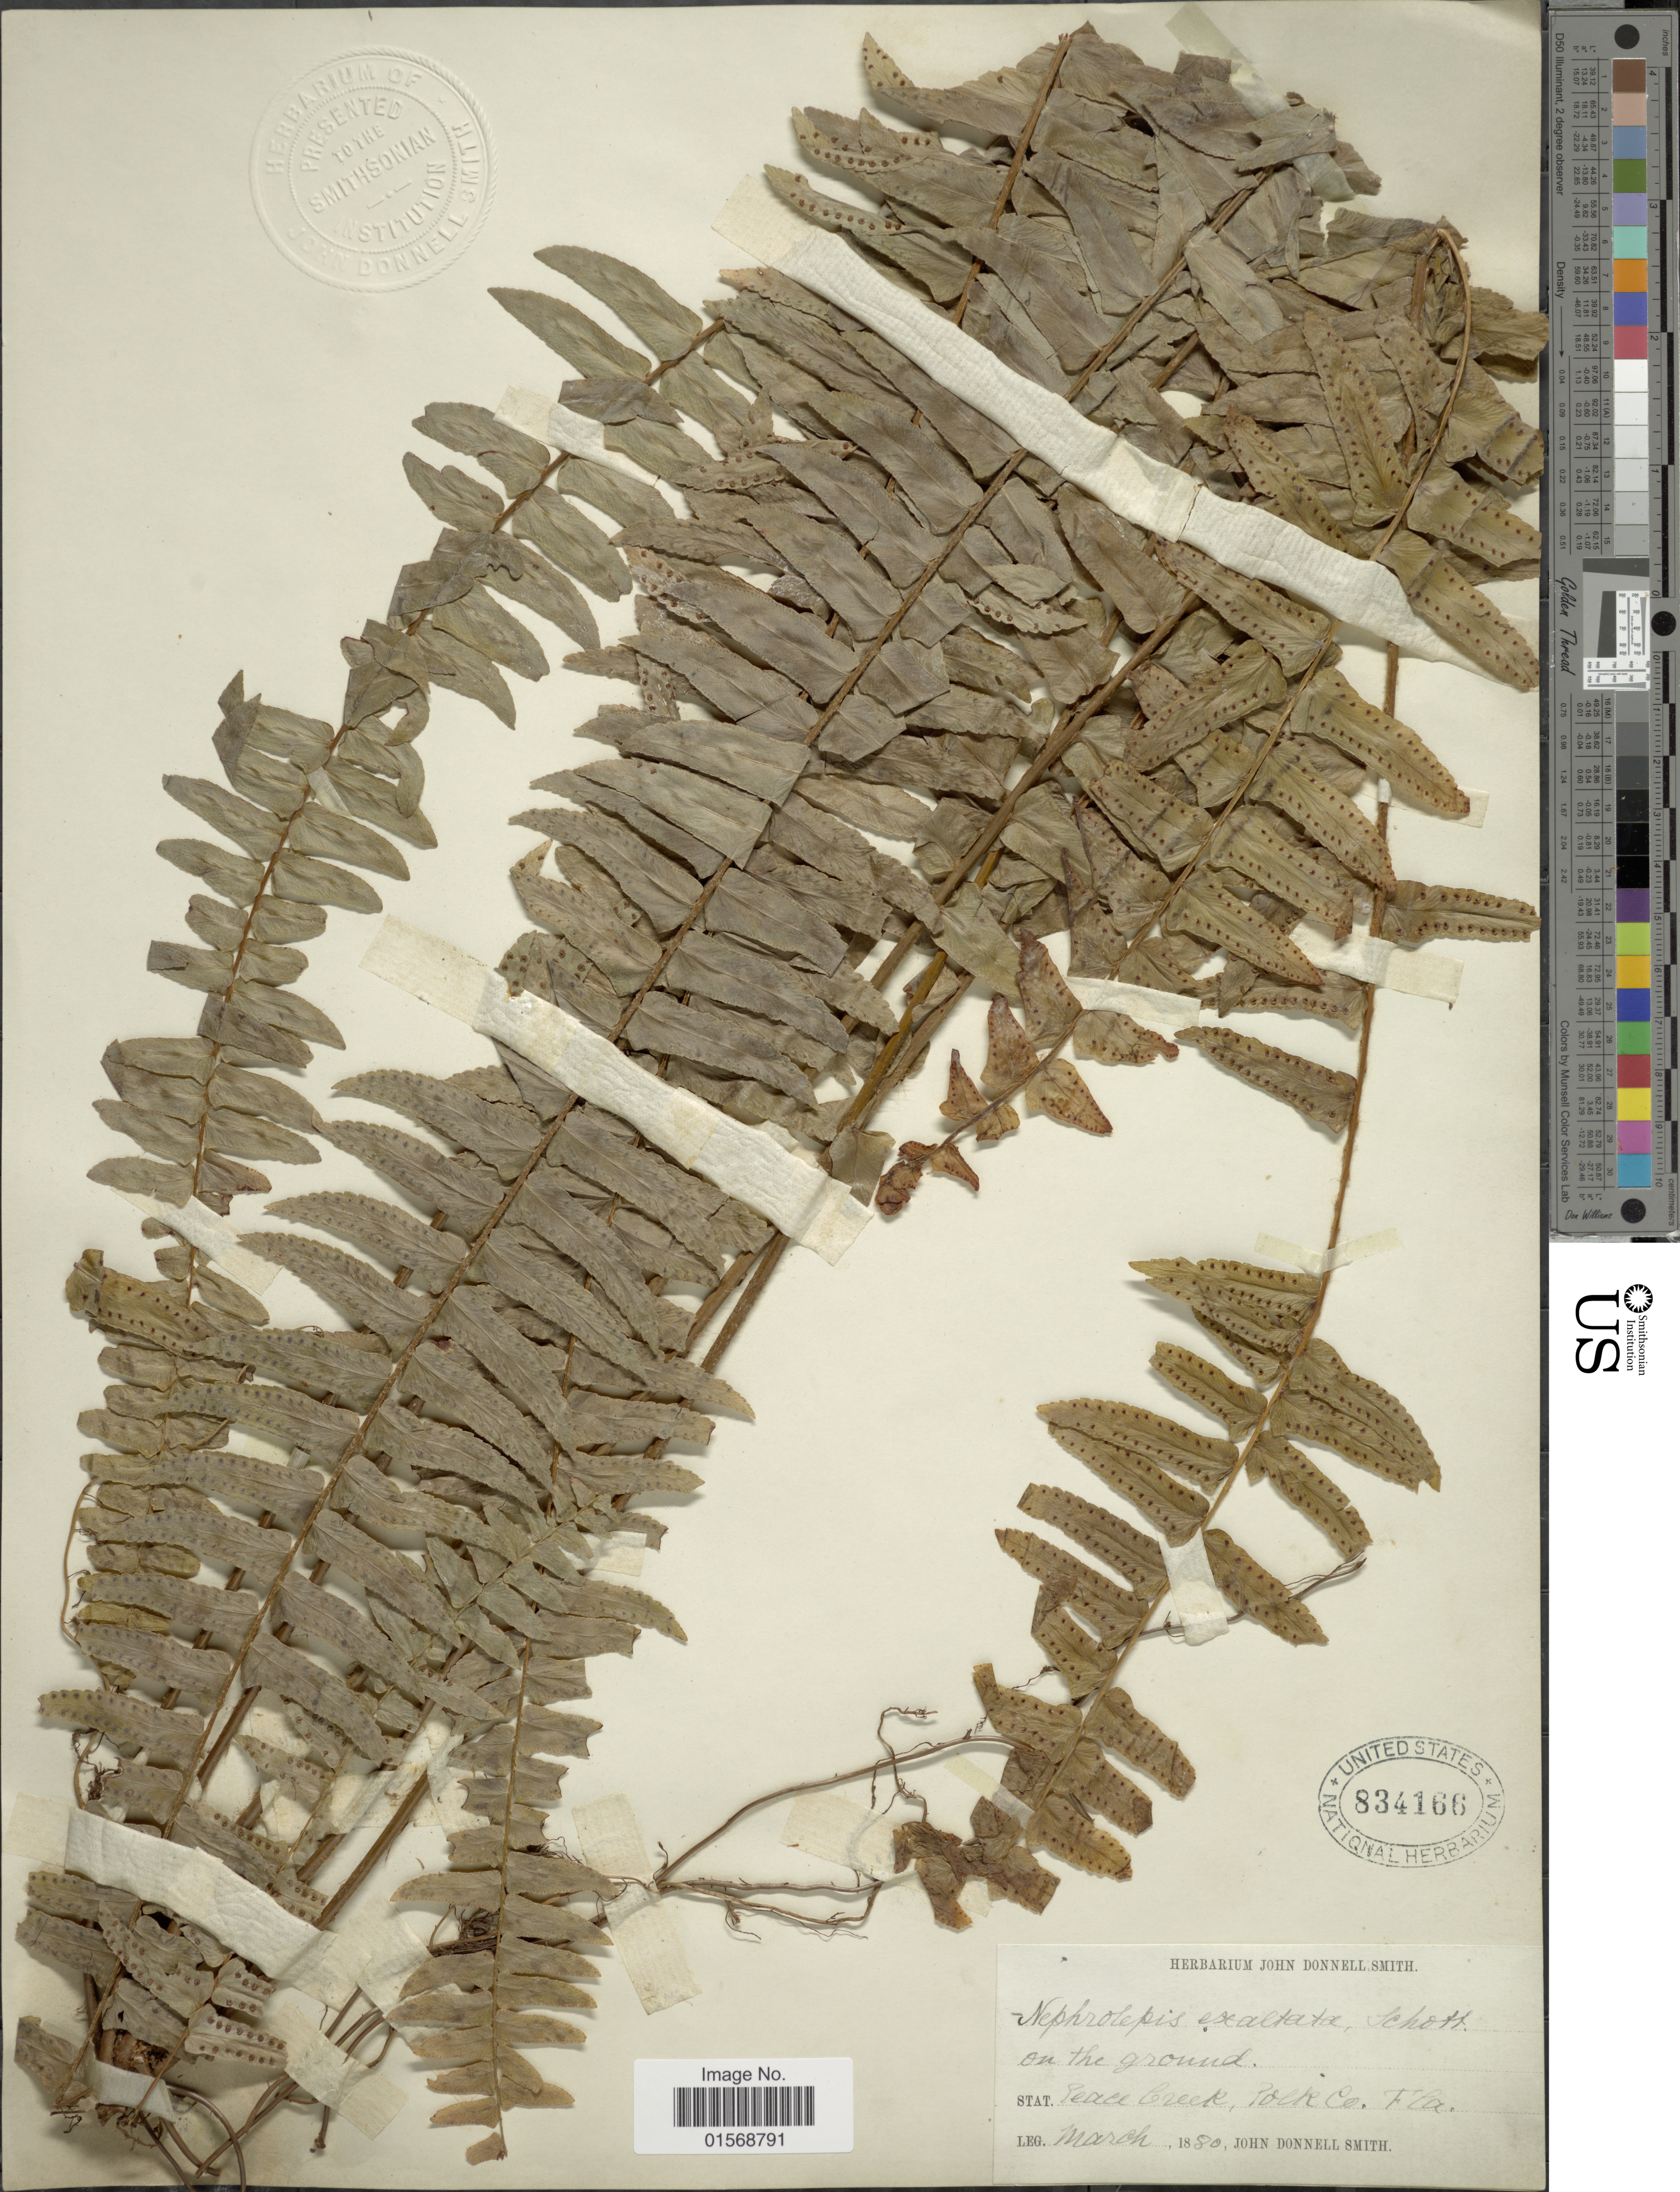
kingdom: Plantae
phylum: Tracheophyta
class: Polypodiopsida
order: Polypodiales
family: Nephrolepidaceae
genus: Nephrolepis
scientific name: Nephrolepis exaltata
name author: (L.) Schott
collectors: J. Donnell Smith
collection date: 1880-03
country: United States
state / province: Florida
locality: Peace Creek, Polk Co.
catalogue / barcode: US 834166